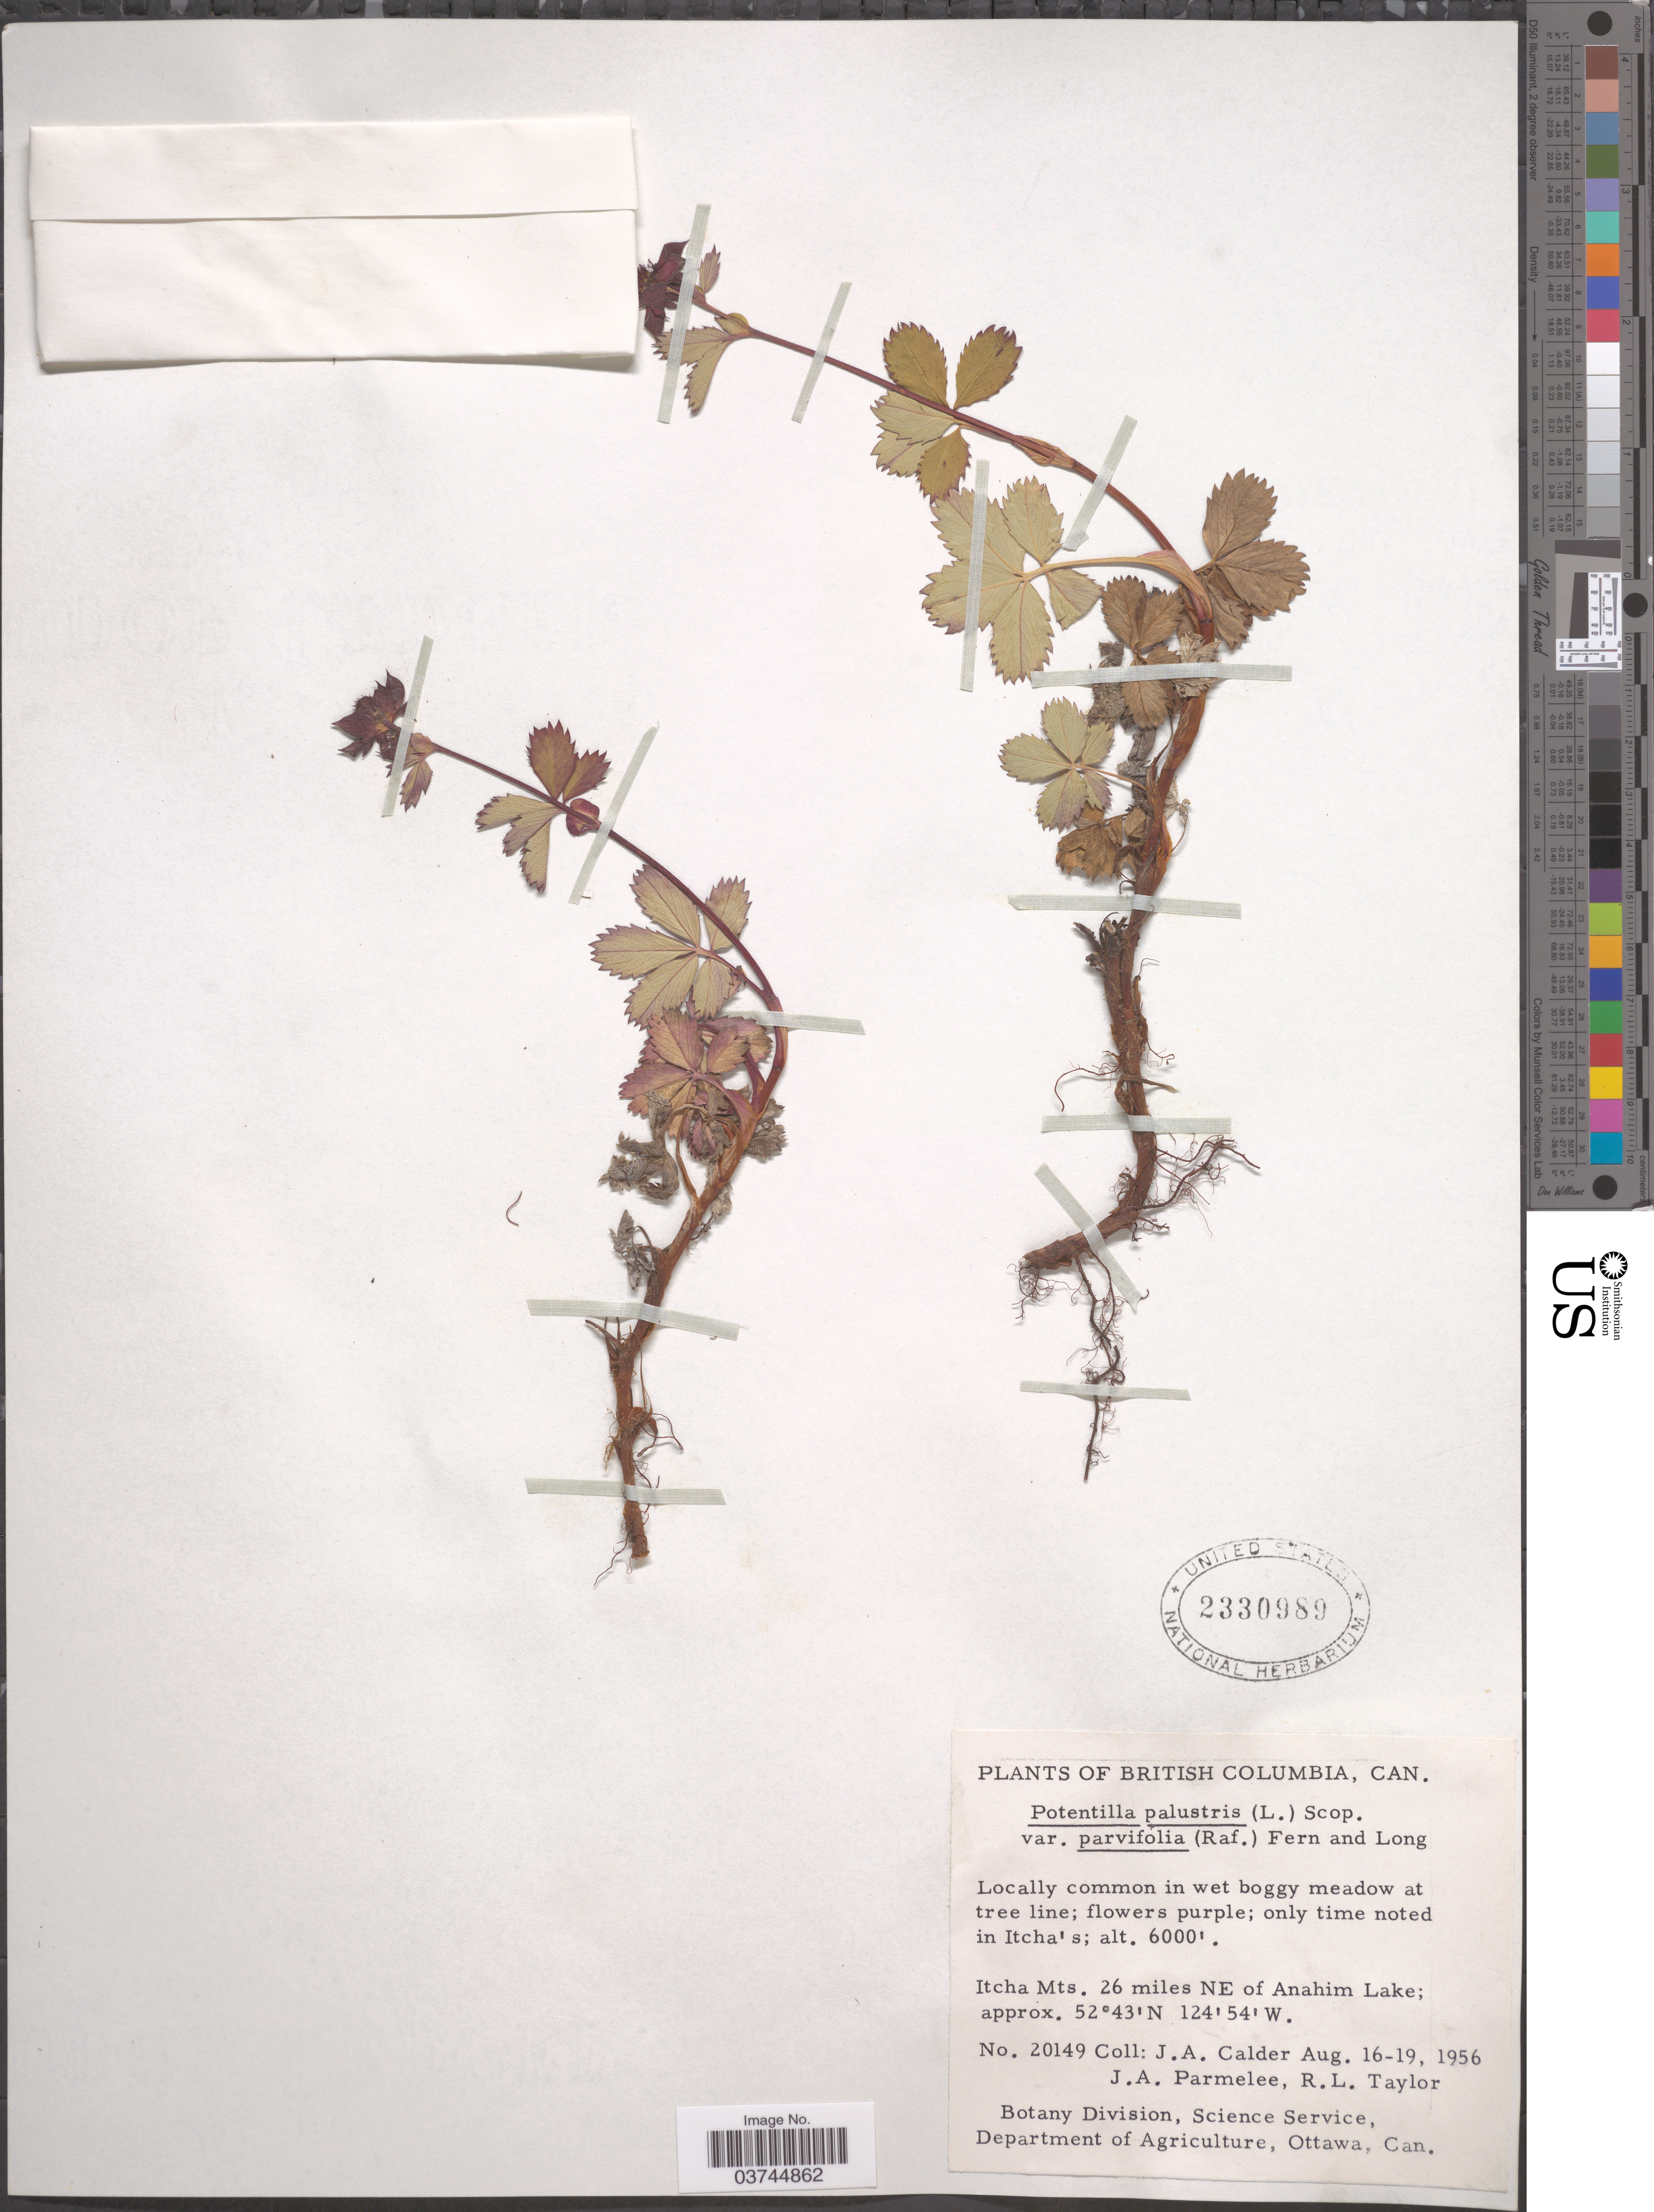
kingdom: Plantae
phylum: Tracheophyta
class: Magnoliopsida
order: Rosales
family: Rosaceae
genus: Comarum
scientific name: Comarum palustre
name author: L.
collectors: J. A. Calder, J. A. Parmelee & R. Taylor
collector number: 20149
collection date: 1956-08-16/1956-08-19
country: Canada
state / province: British Columbia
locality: Itcha Mts. 26 miles NE of Anahim Lake.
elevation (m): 1829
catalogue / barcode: US 2330989